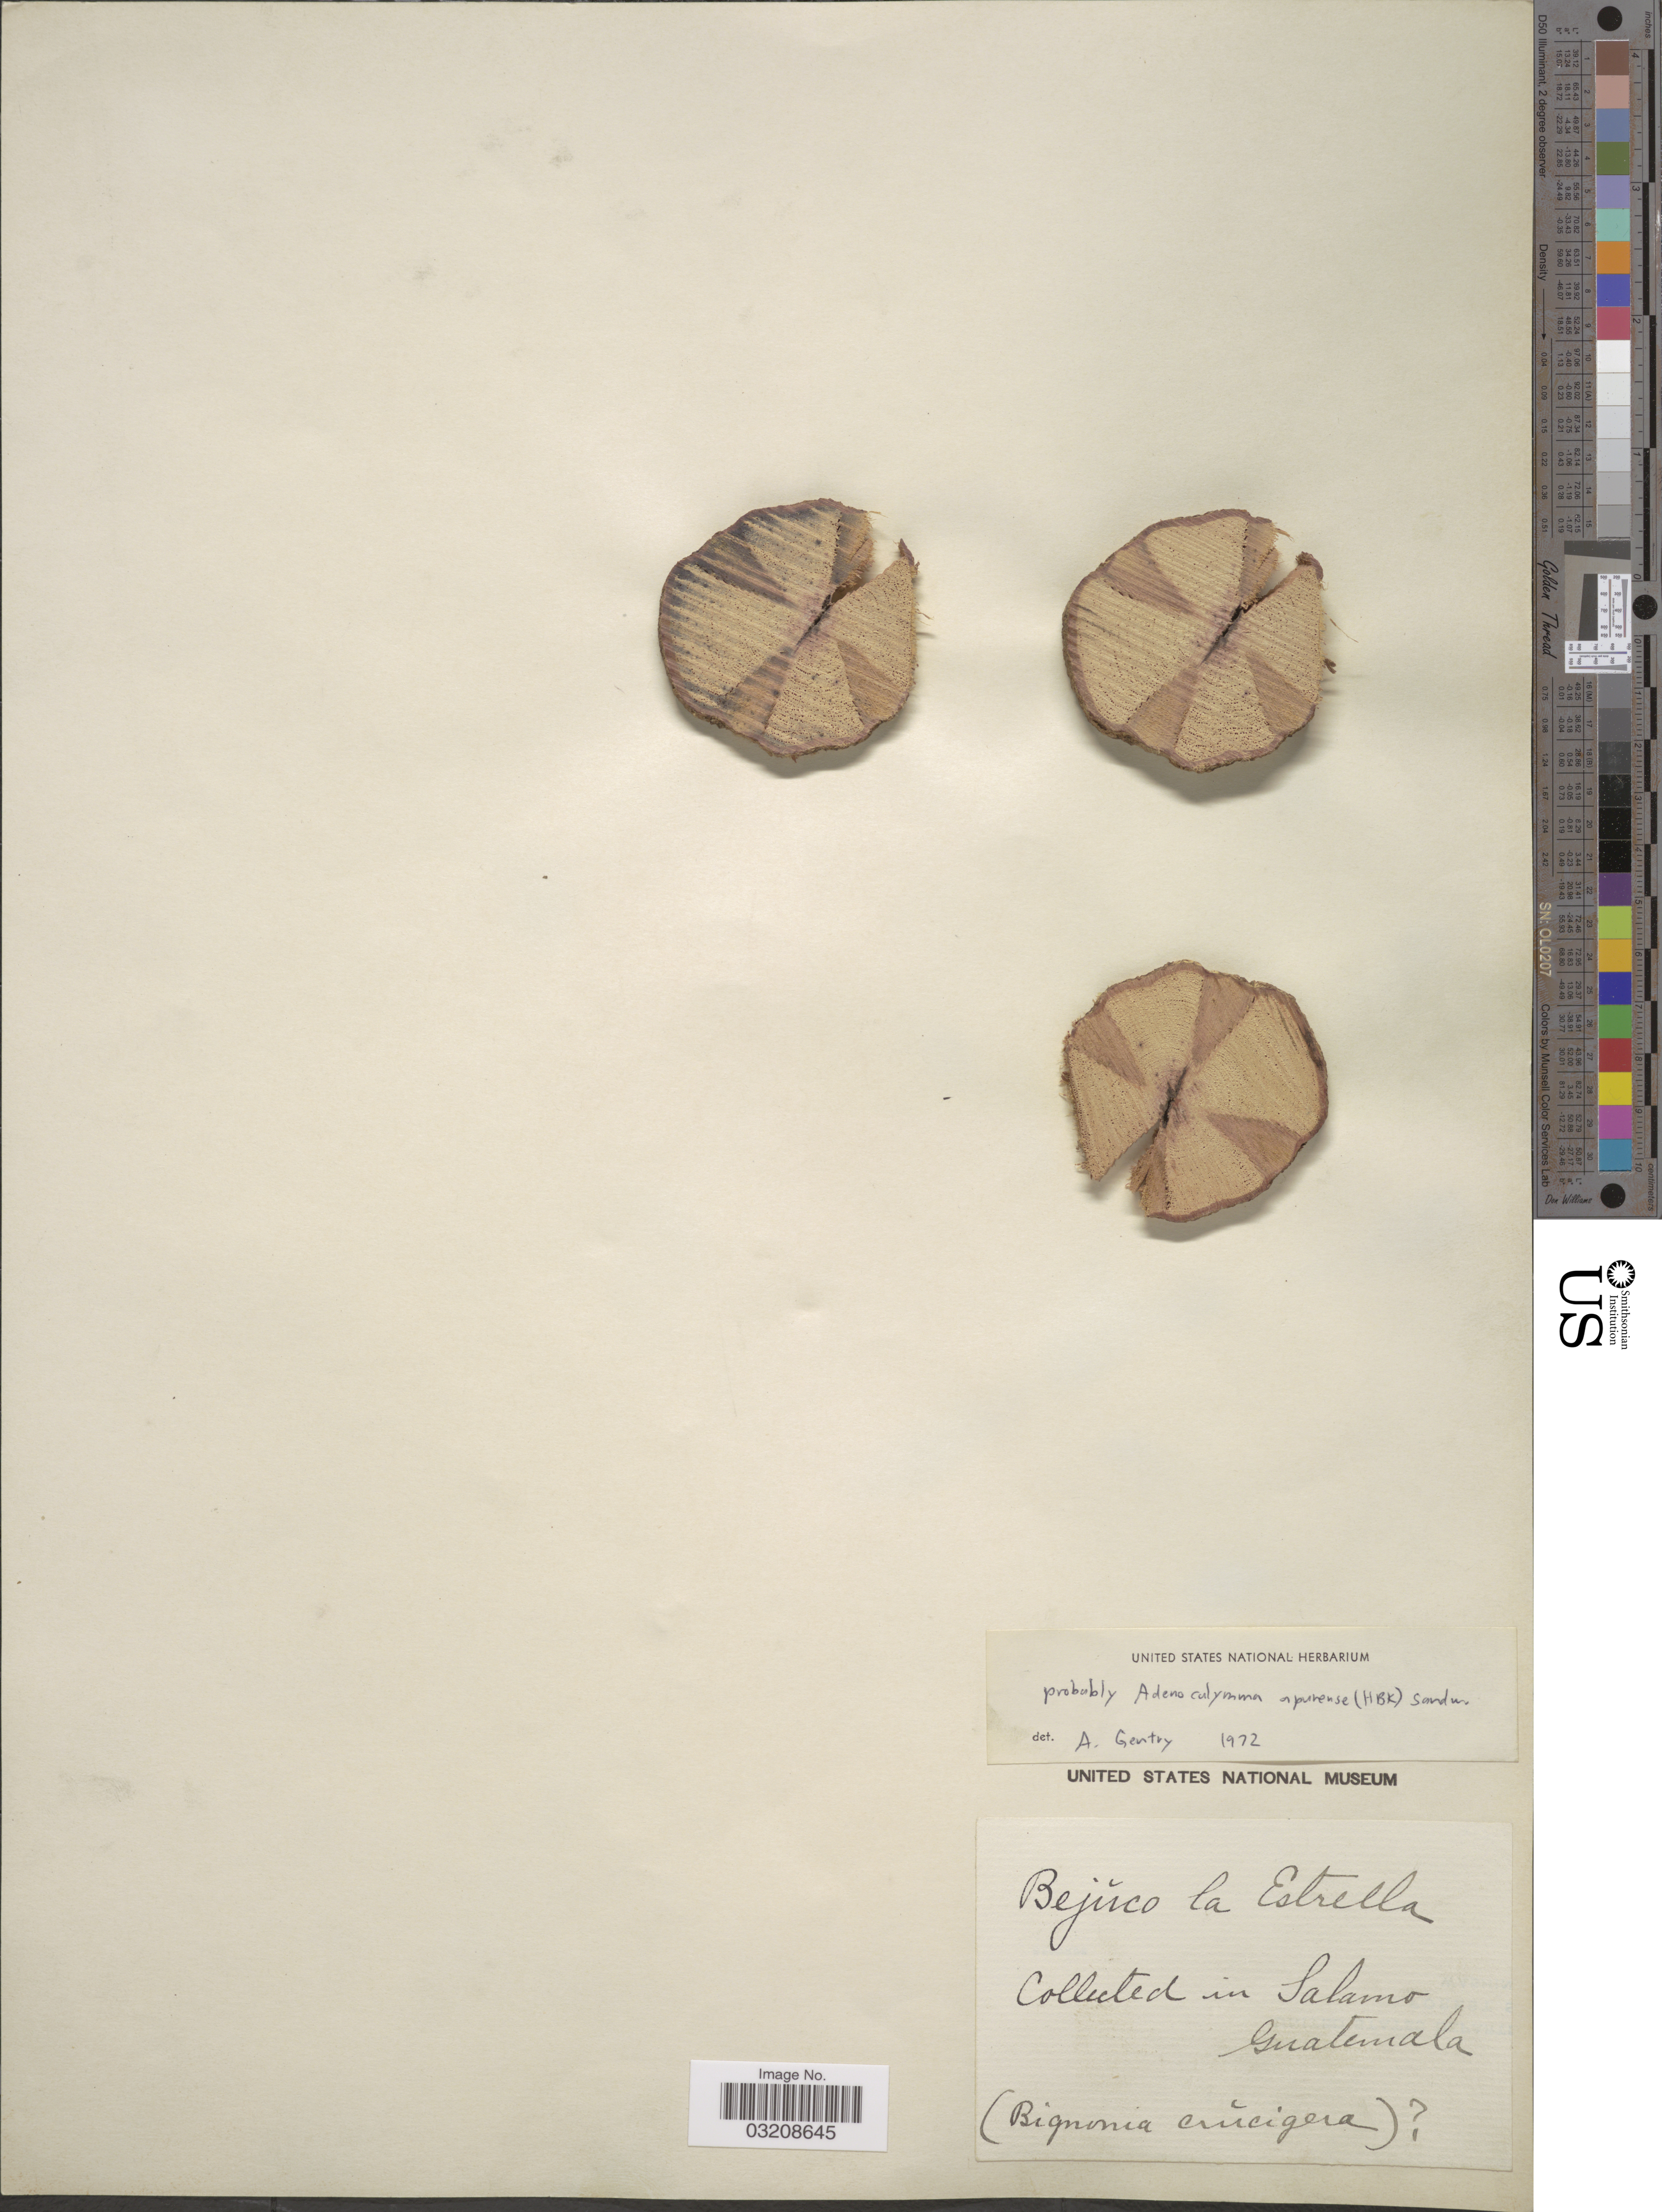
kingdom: Plantae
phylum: Tracheophyta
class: Magnoliopsida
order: Lamiales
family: Bignoniaceae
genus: Adenocalymma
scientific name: Adenocalymma apurense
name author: (Kunth) Sandwith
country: Guatemala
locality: Bejŭco la Estrella, in Salamo.